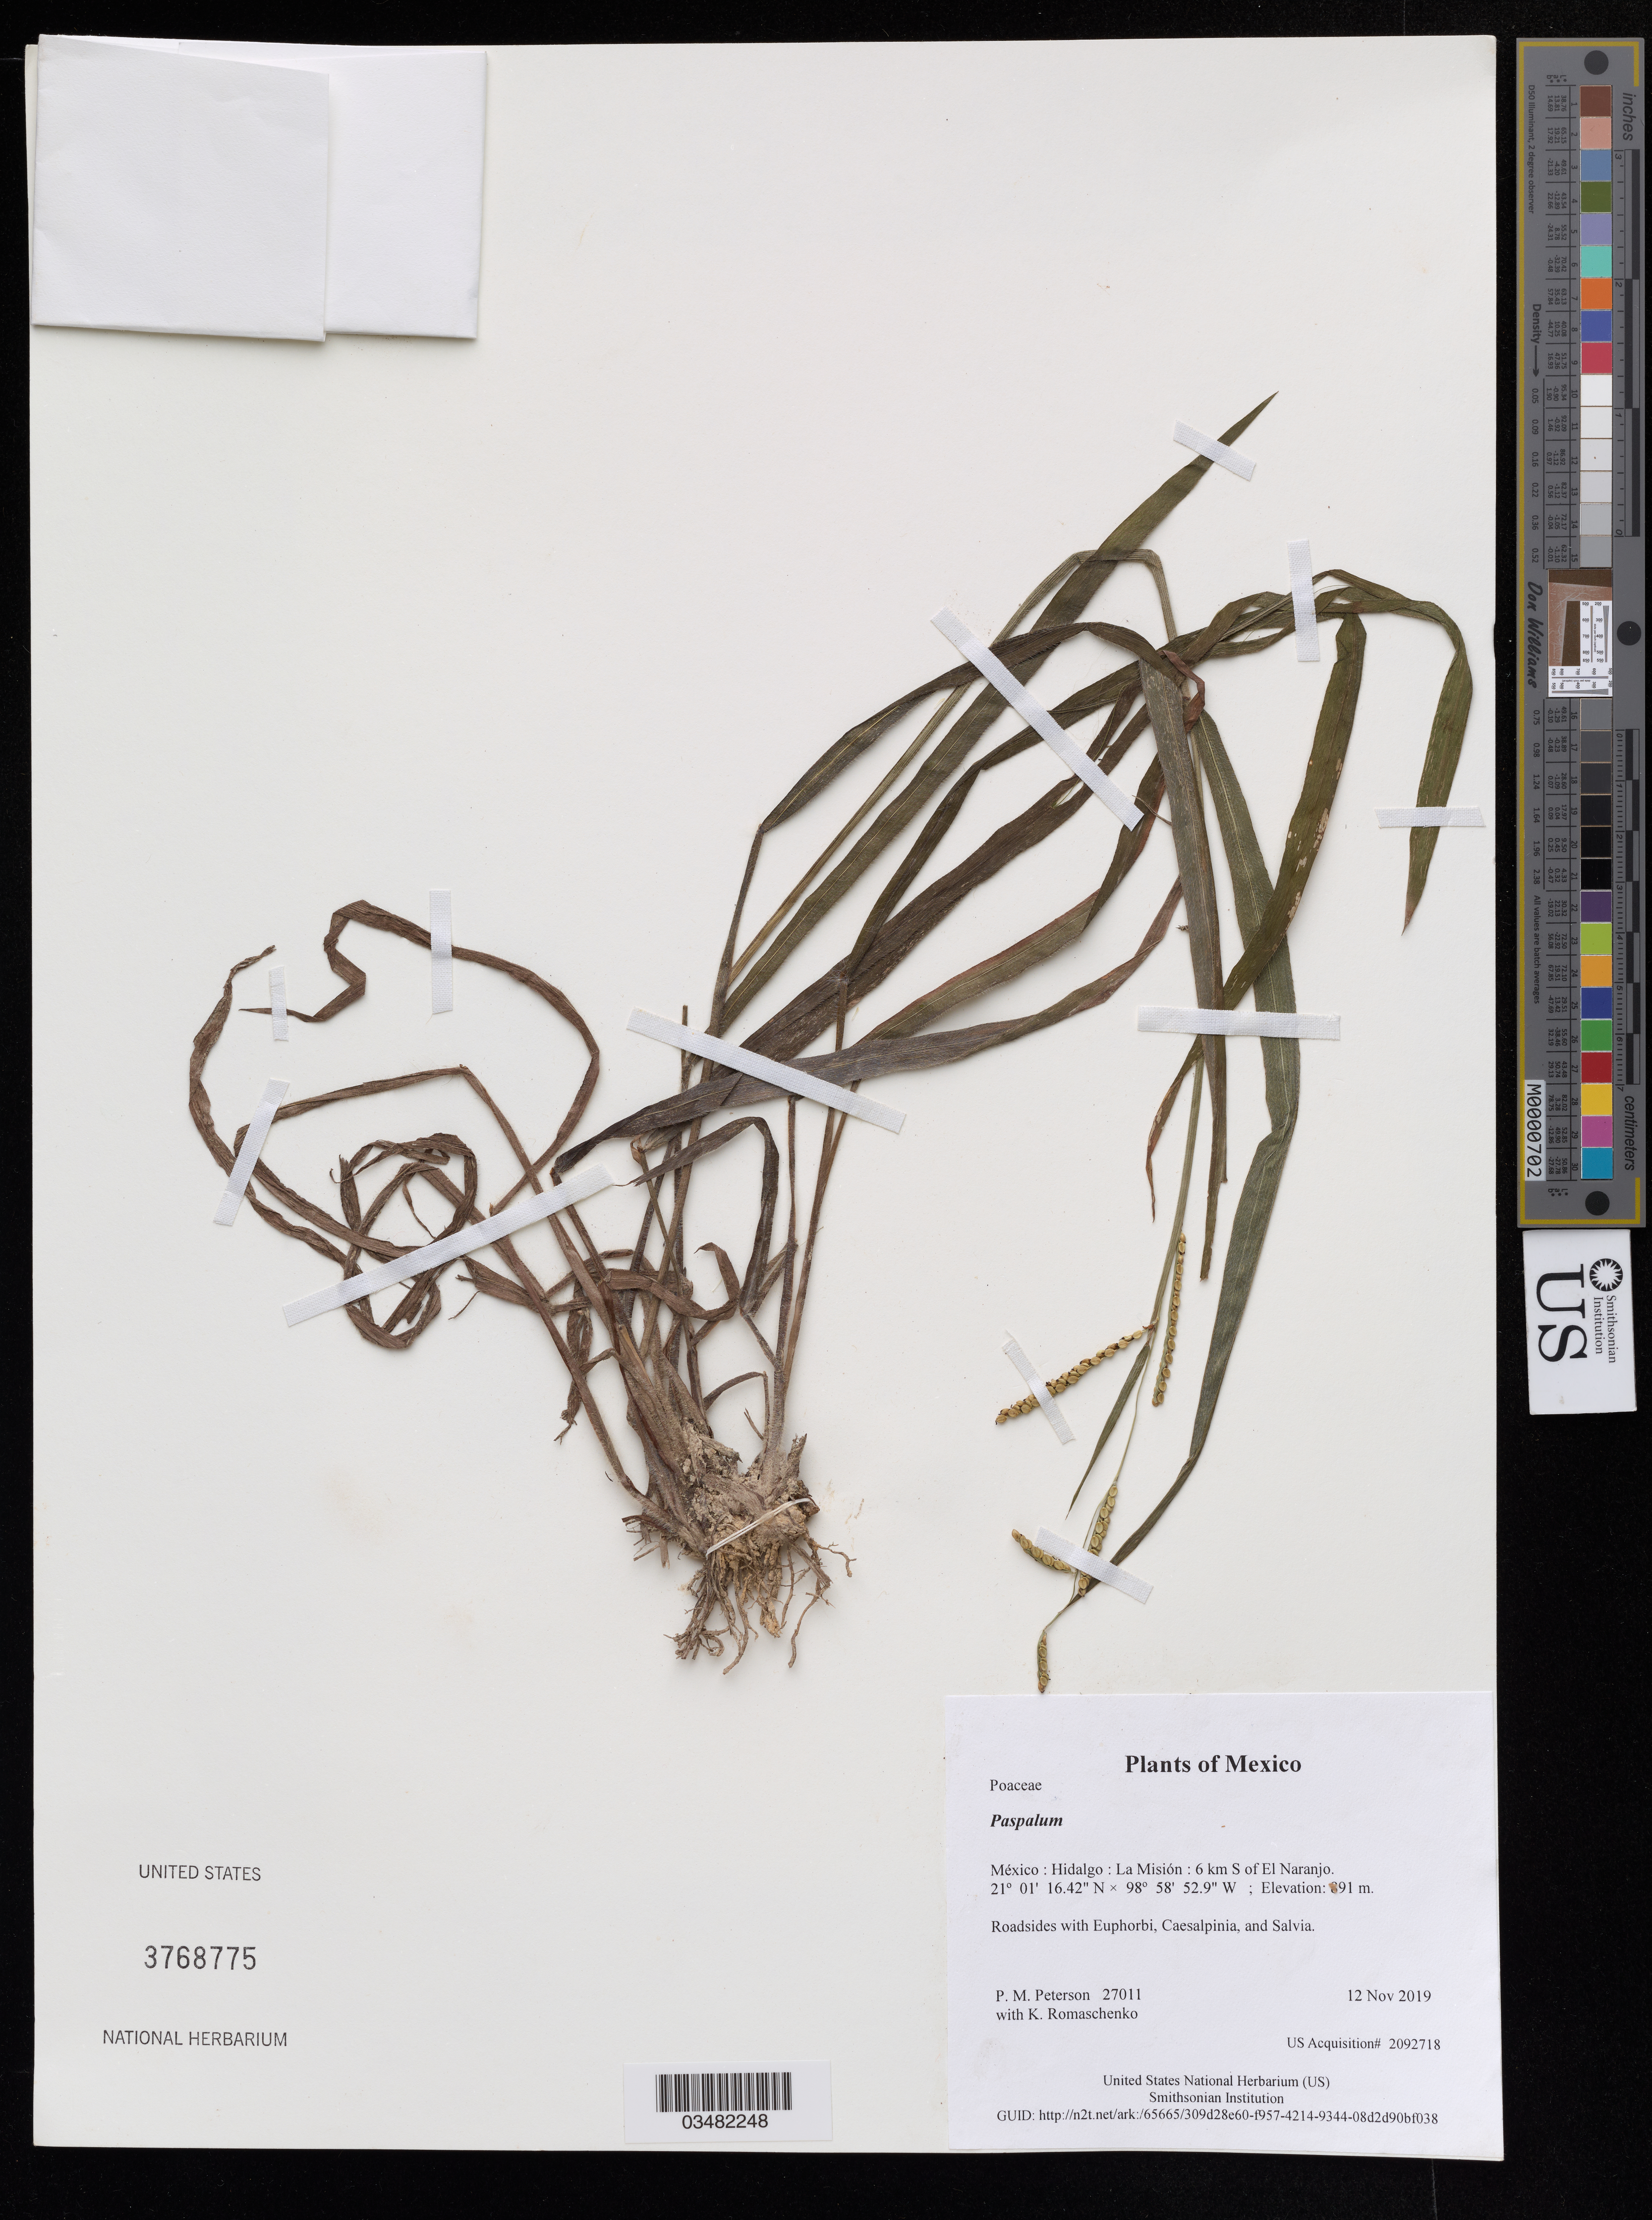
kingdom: Plantae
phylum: Tracheophyta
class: Liliopsida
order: Poales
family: Poaceae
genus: Paspalum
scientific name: Paspalum sp.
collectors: P. M. Peterson & K. Romaschenko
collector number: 27011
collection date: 2019-11-12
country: México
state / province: Hidalgo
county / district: La Misión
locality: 6 km S of El Naranjo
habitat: Roadsides with Euphorbi, Caesalpinia, and Salvia.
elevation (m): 891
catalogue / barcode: US 3768775